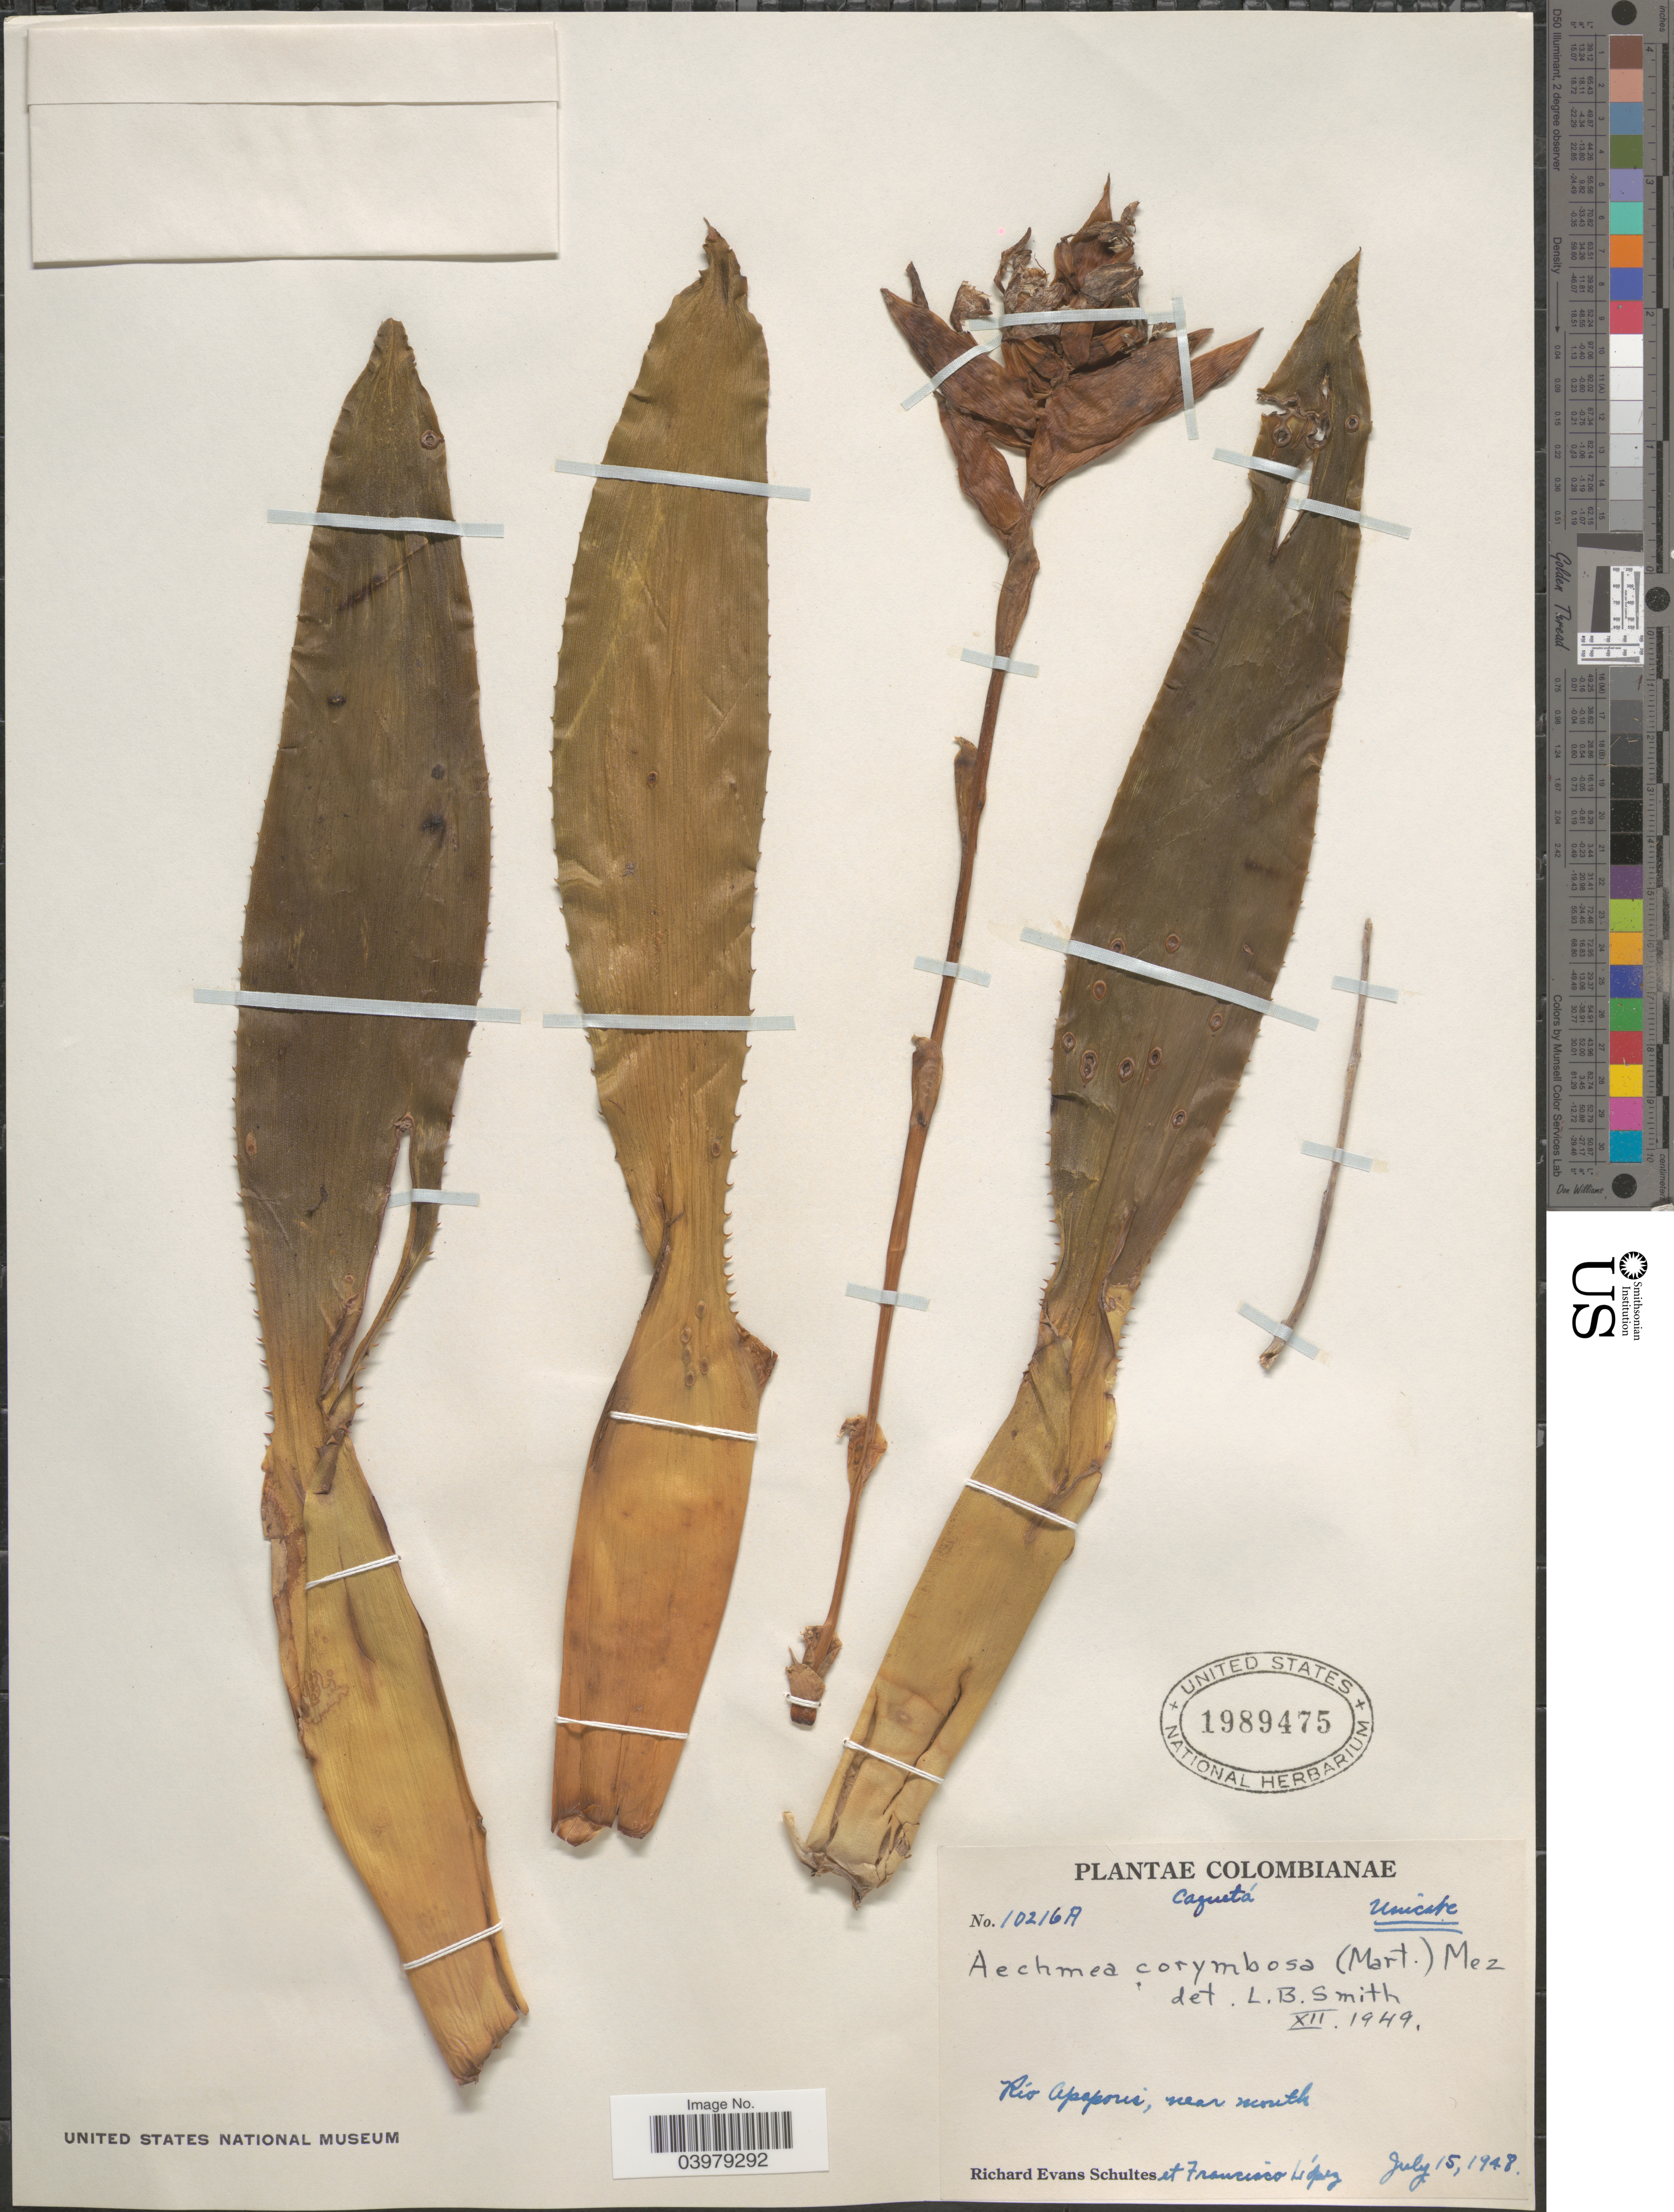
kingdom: Plantae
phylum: Tracheophyta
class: Liliopsida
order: Poales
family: Bromeliaceae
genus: Aechmea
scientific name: Aechmea corymbosa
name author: (Mart. ex Schult. f.) Mez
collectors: R. E. Schultes & F. Lopéz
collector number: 10216A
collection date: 1948-07-15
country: Colombia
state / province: Caquetá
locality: Río Apaporis, near mouth.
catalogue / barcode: US 1989475